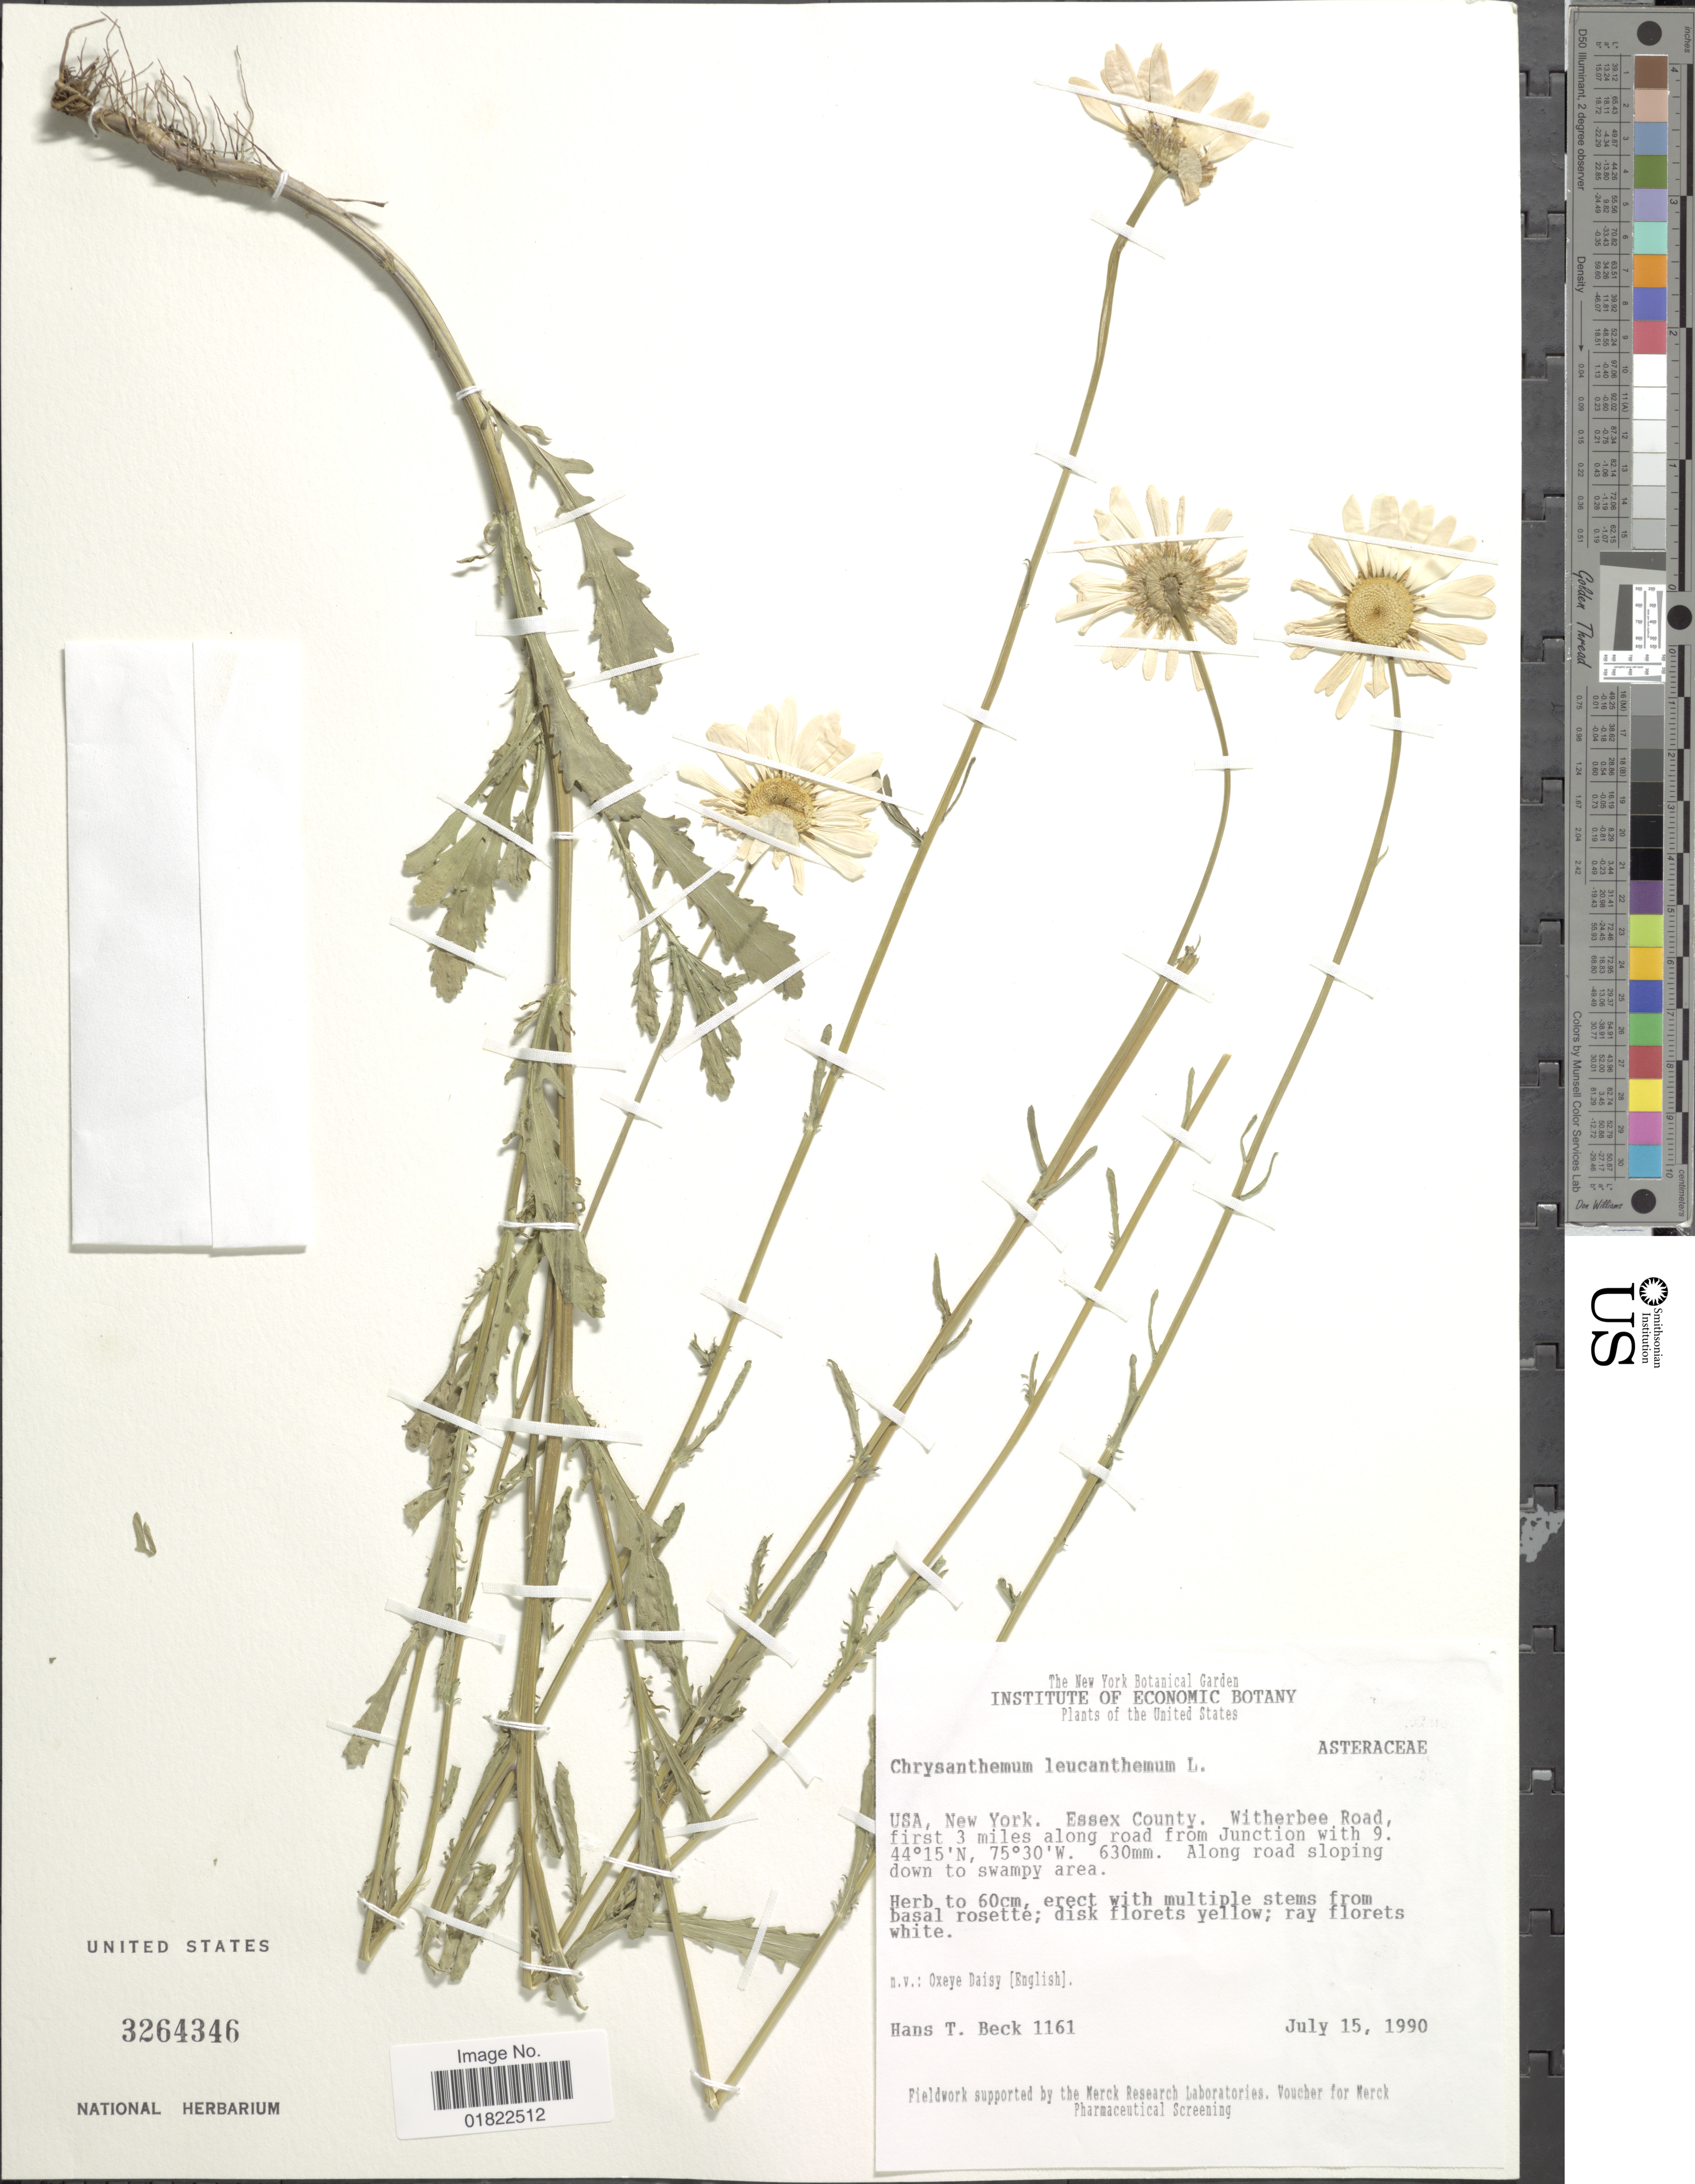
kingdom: Plantae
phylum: Tracheophyta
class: Magnoliopsida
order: Asterales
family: Asteraceae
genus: Leucanthemum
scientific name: Leucanthemum vulgare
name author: Lam.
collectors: H. T. Beck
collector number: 1161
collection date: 1990-07-15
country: United States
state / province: New York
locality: Essex County. Witherbee Road, first 3 miles along road from Junction with 9. Along road sloping down to swampy area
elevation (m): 630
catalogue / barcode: US 3264346